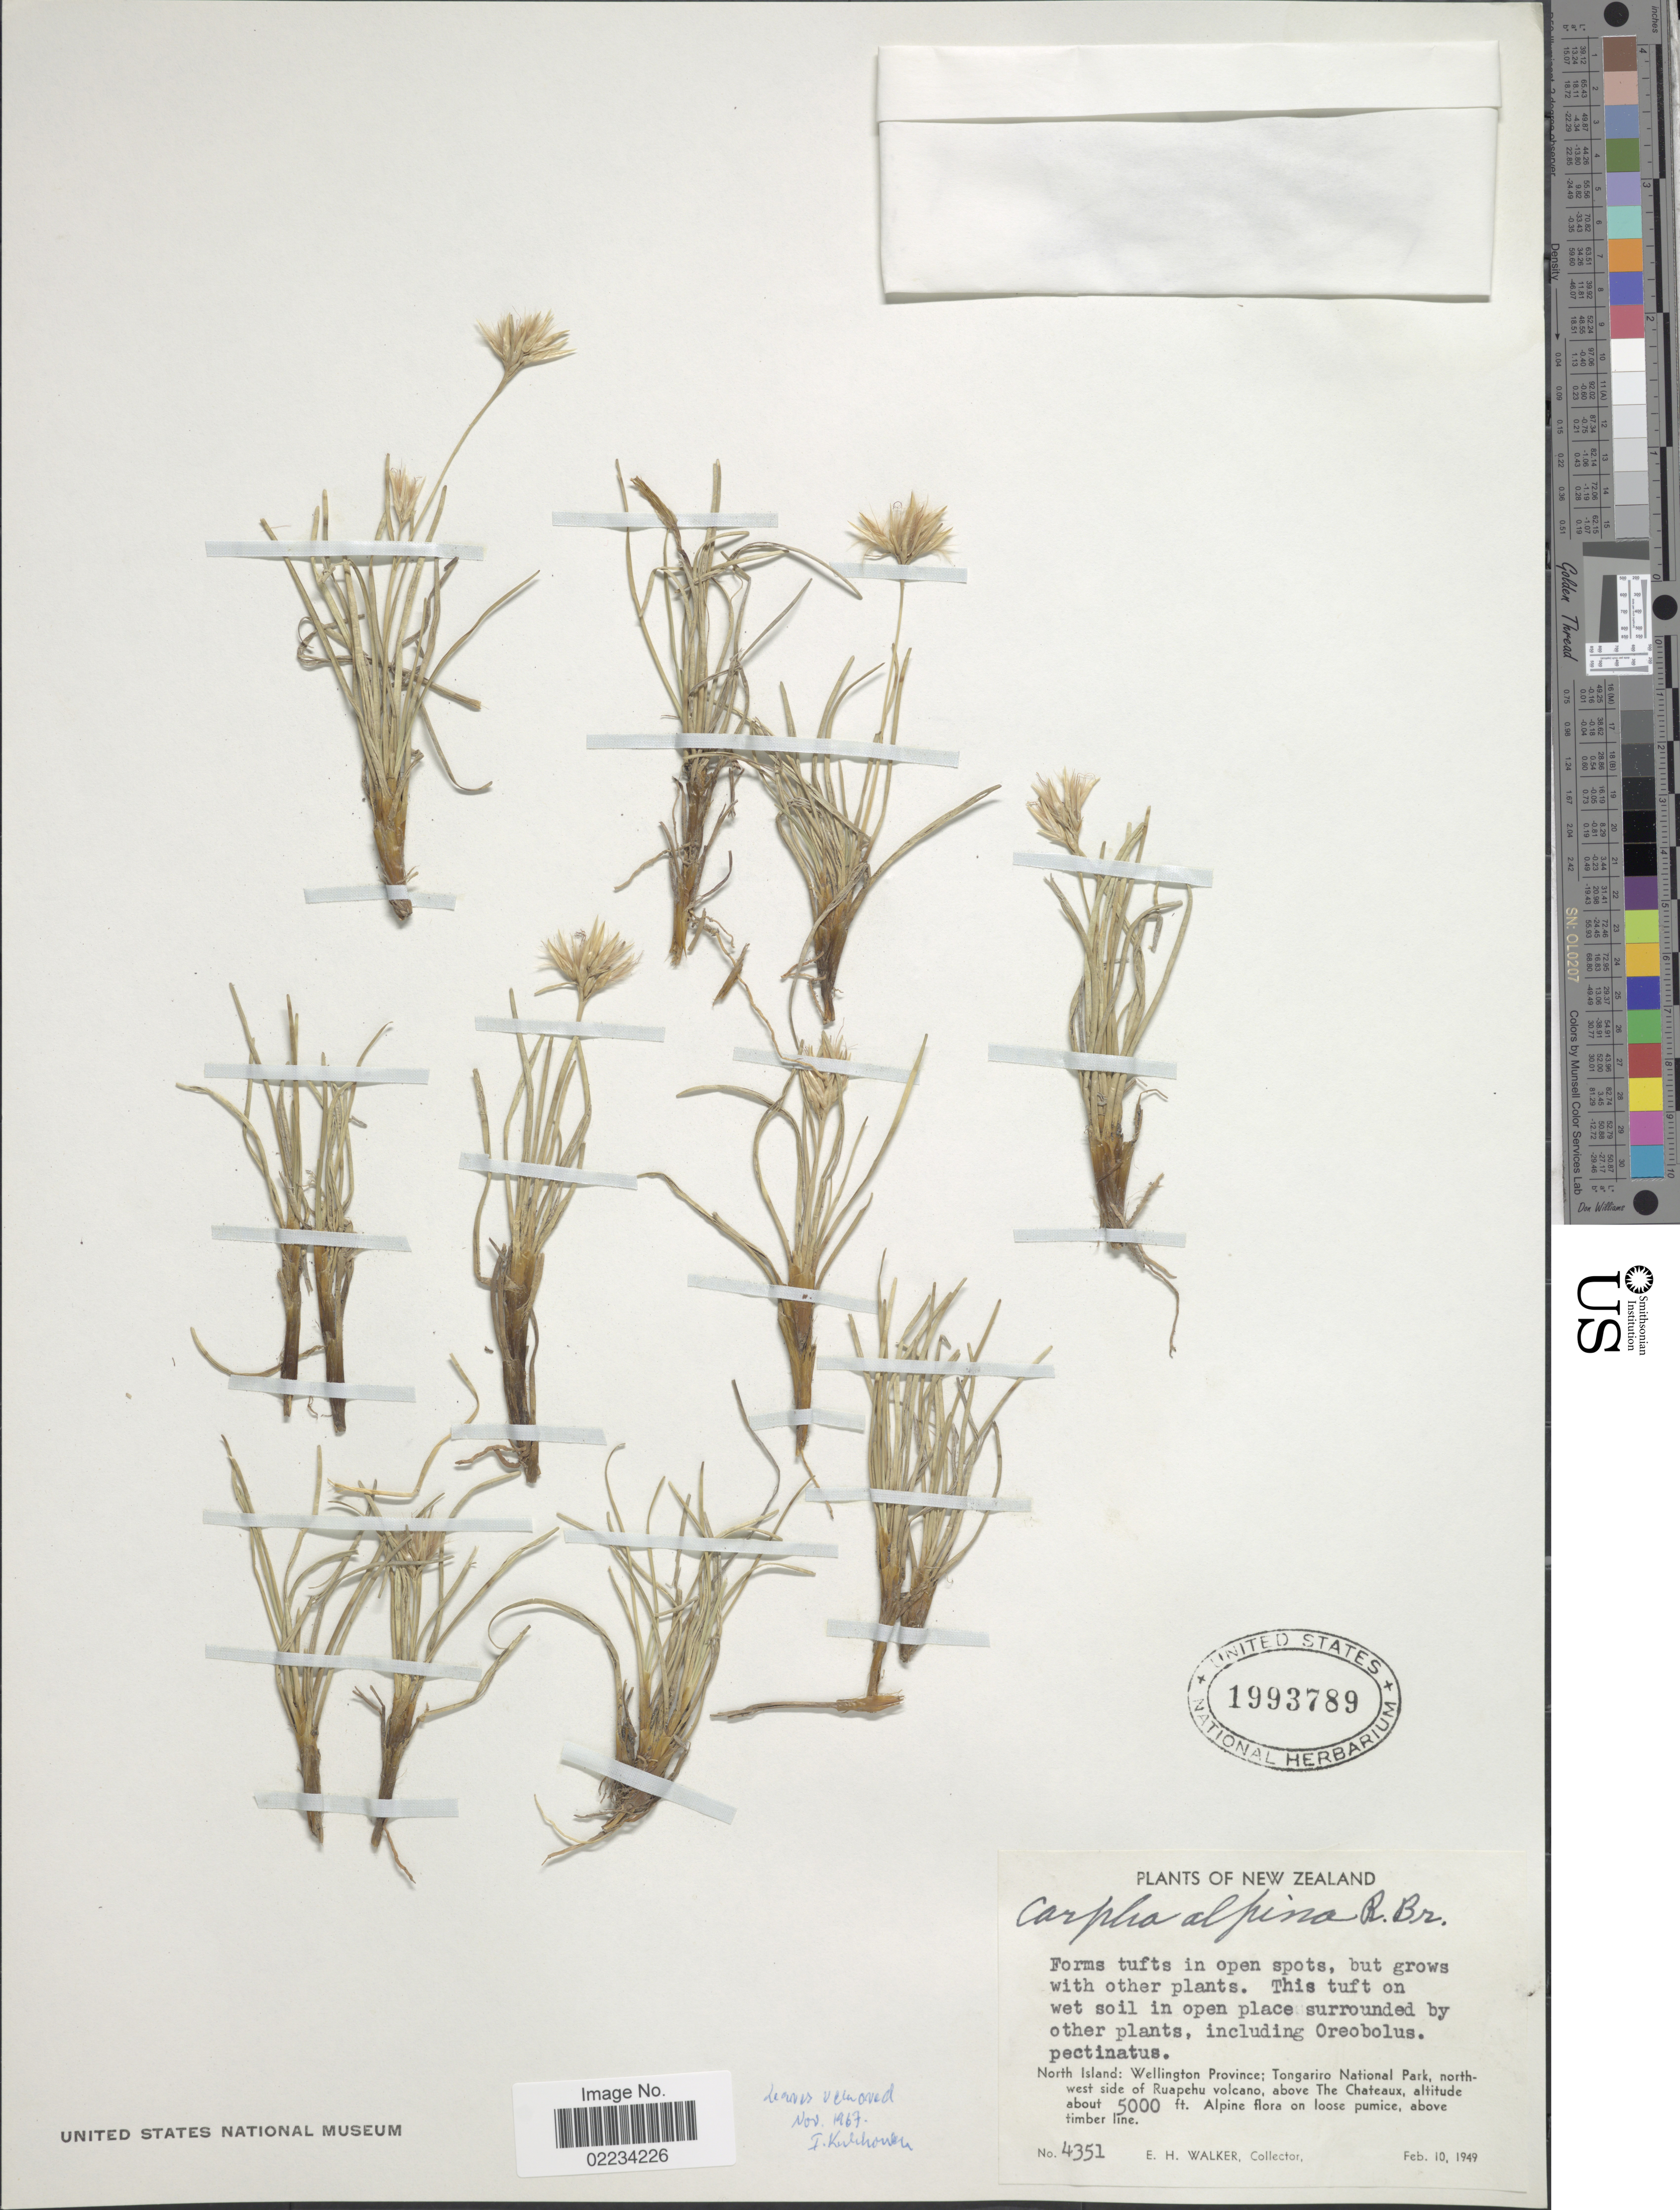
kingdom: Plantae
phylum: Tracheophyta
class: Liliopsida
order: Poales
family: Cyperaceae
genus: Carpha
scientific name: Carpha alpina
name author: R. Br.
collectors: E. H. Walker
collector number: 4351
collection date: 1949-02-10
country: New Zealand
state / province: Wellington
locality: North Island: Wellington Province; Tongariro National Park, northwest side of Ruapehu volcano, above The Chateaux.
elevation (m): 1524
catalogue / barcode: US 1993789